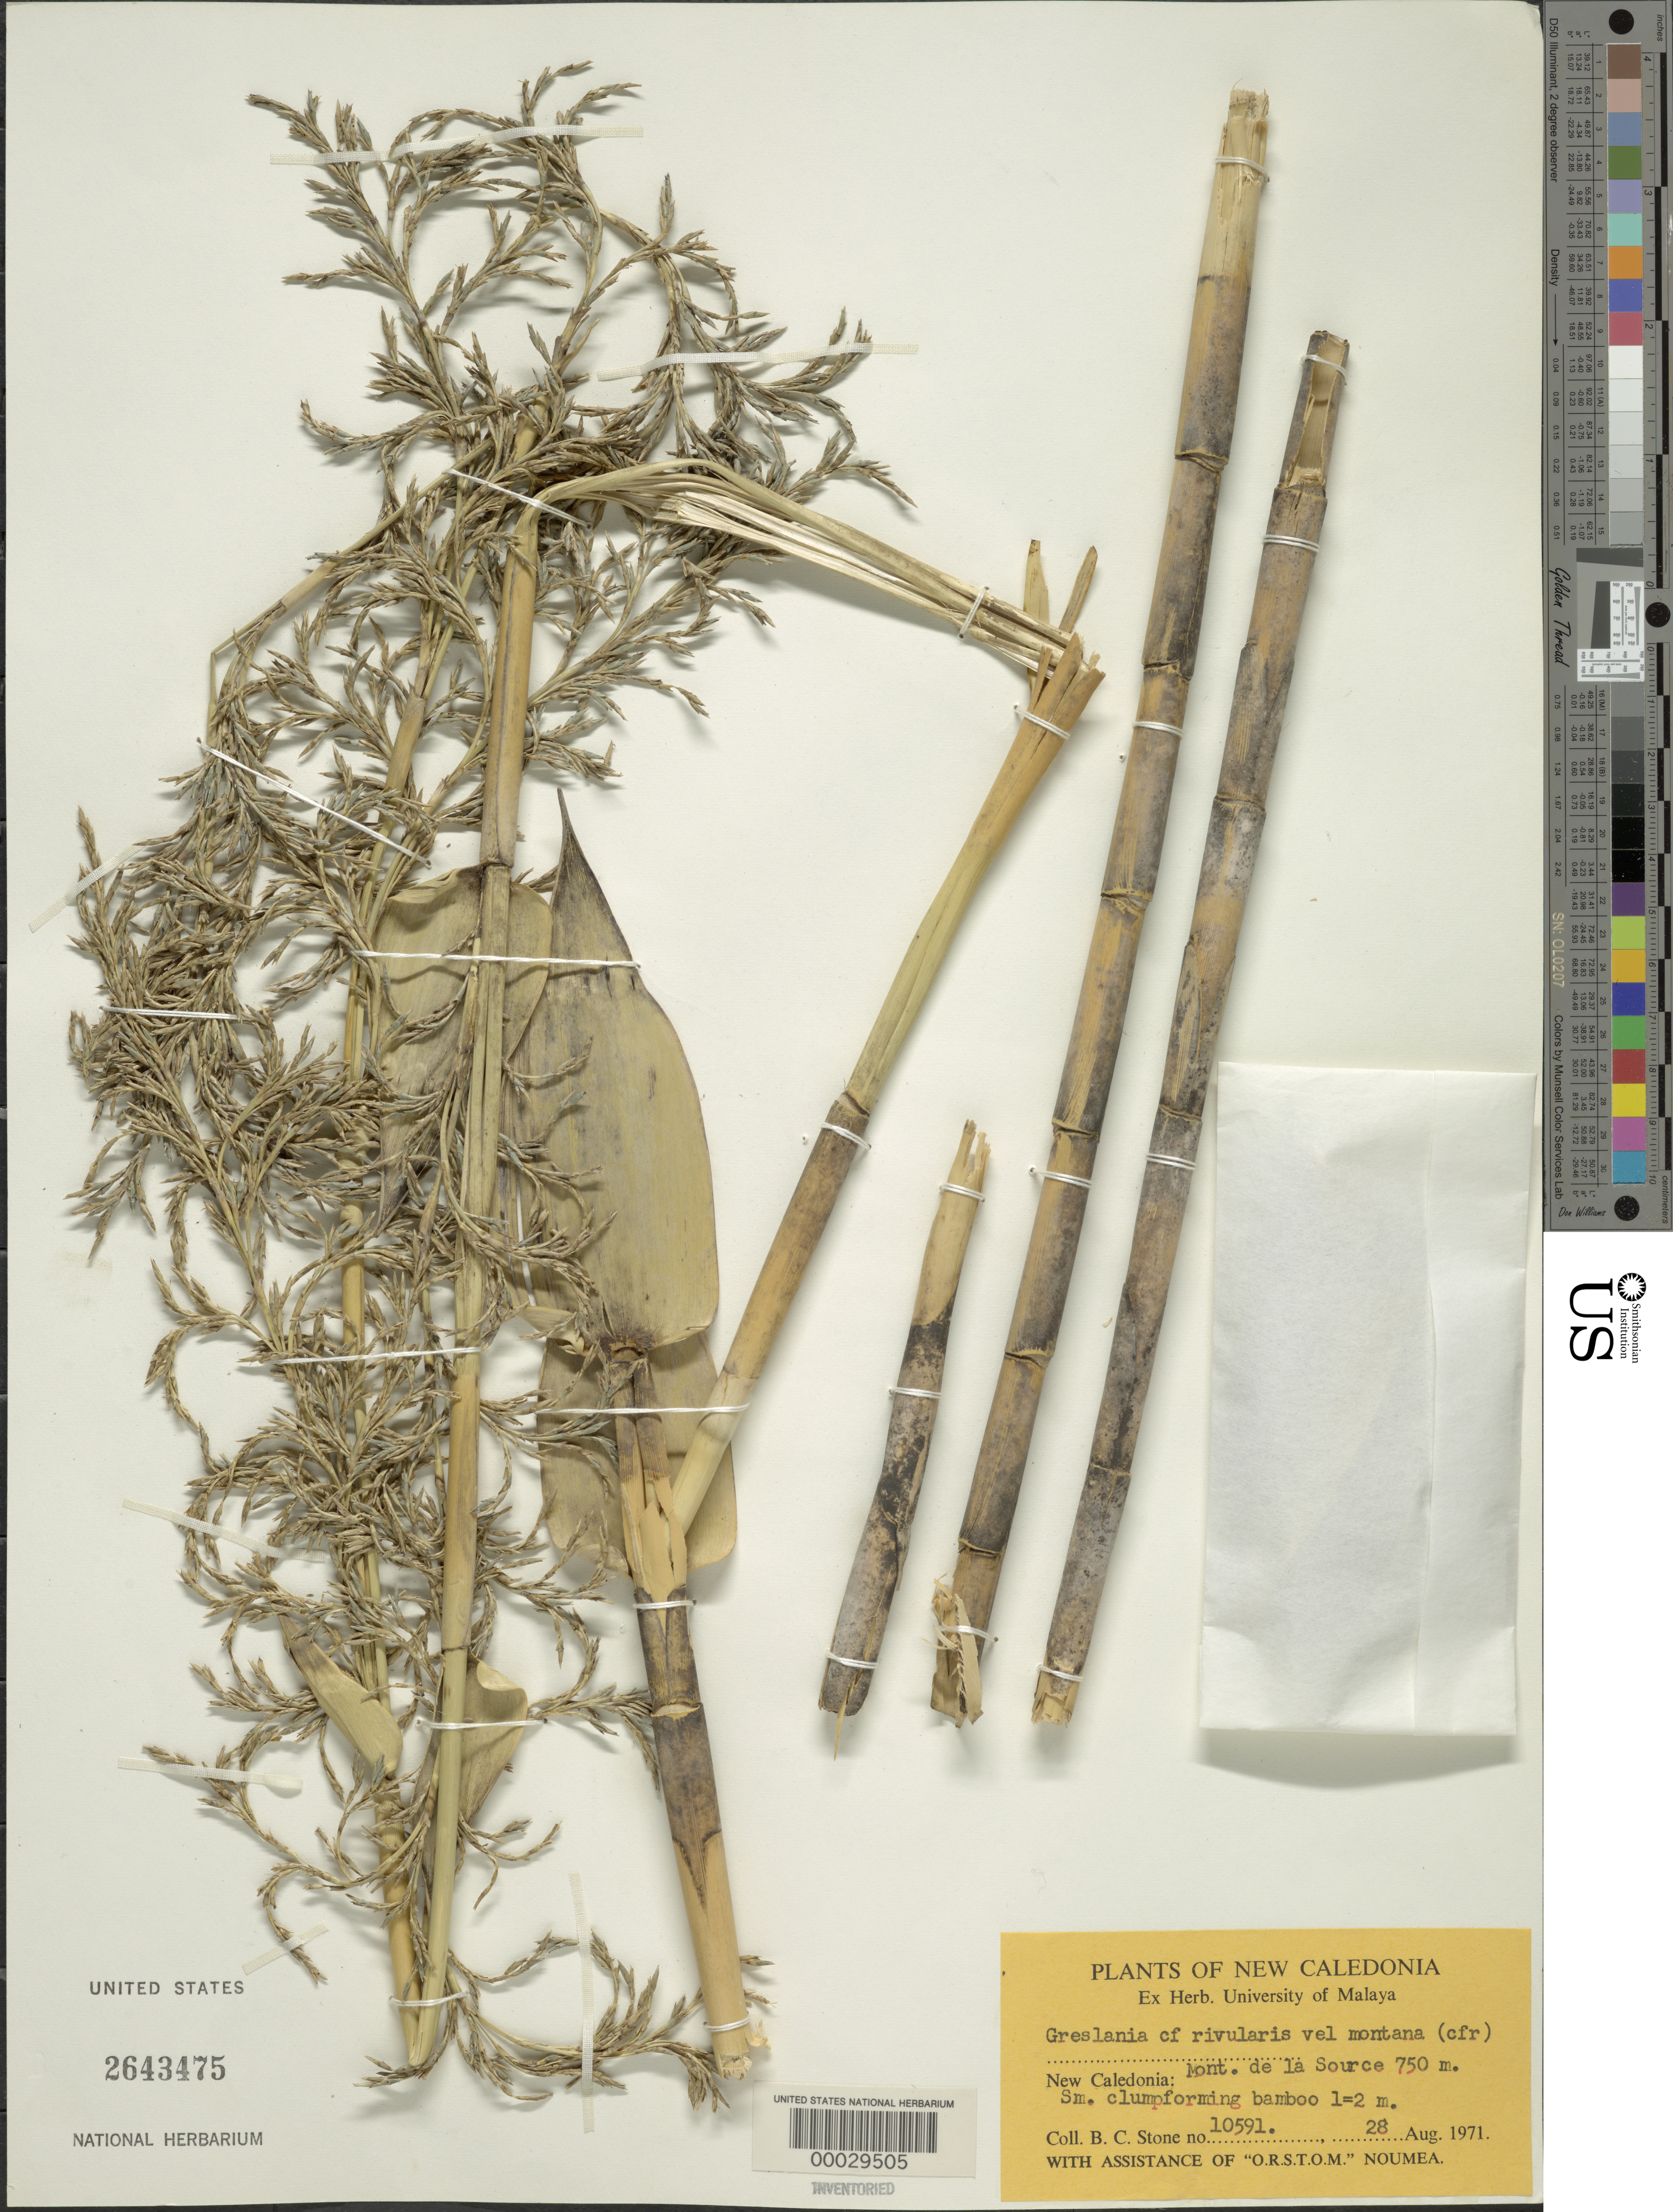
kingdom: Plantae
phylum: Tracheophyta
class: Liliopsida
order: Poales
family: Poaceae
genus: Greslania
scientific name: Greslania rivularis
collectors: B. C. Stone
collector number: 10591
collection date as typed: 28 Aug 1971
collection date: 1971-08-28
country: New Caledonia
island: New Caledonia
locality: Montagne des Sources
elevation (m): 750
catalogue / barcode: US 2643475